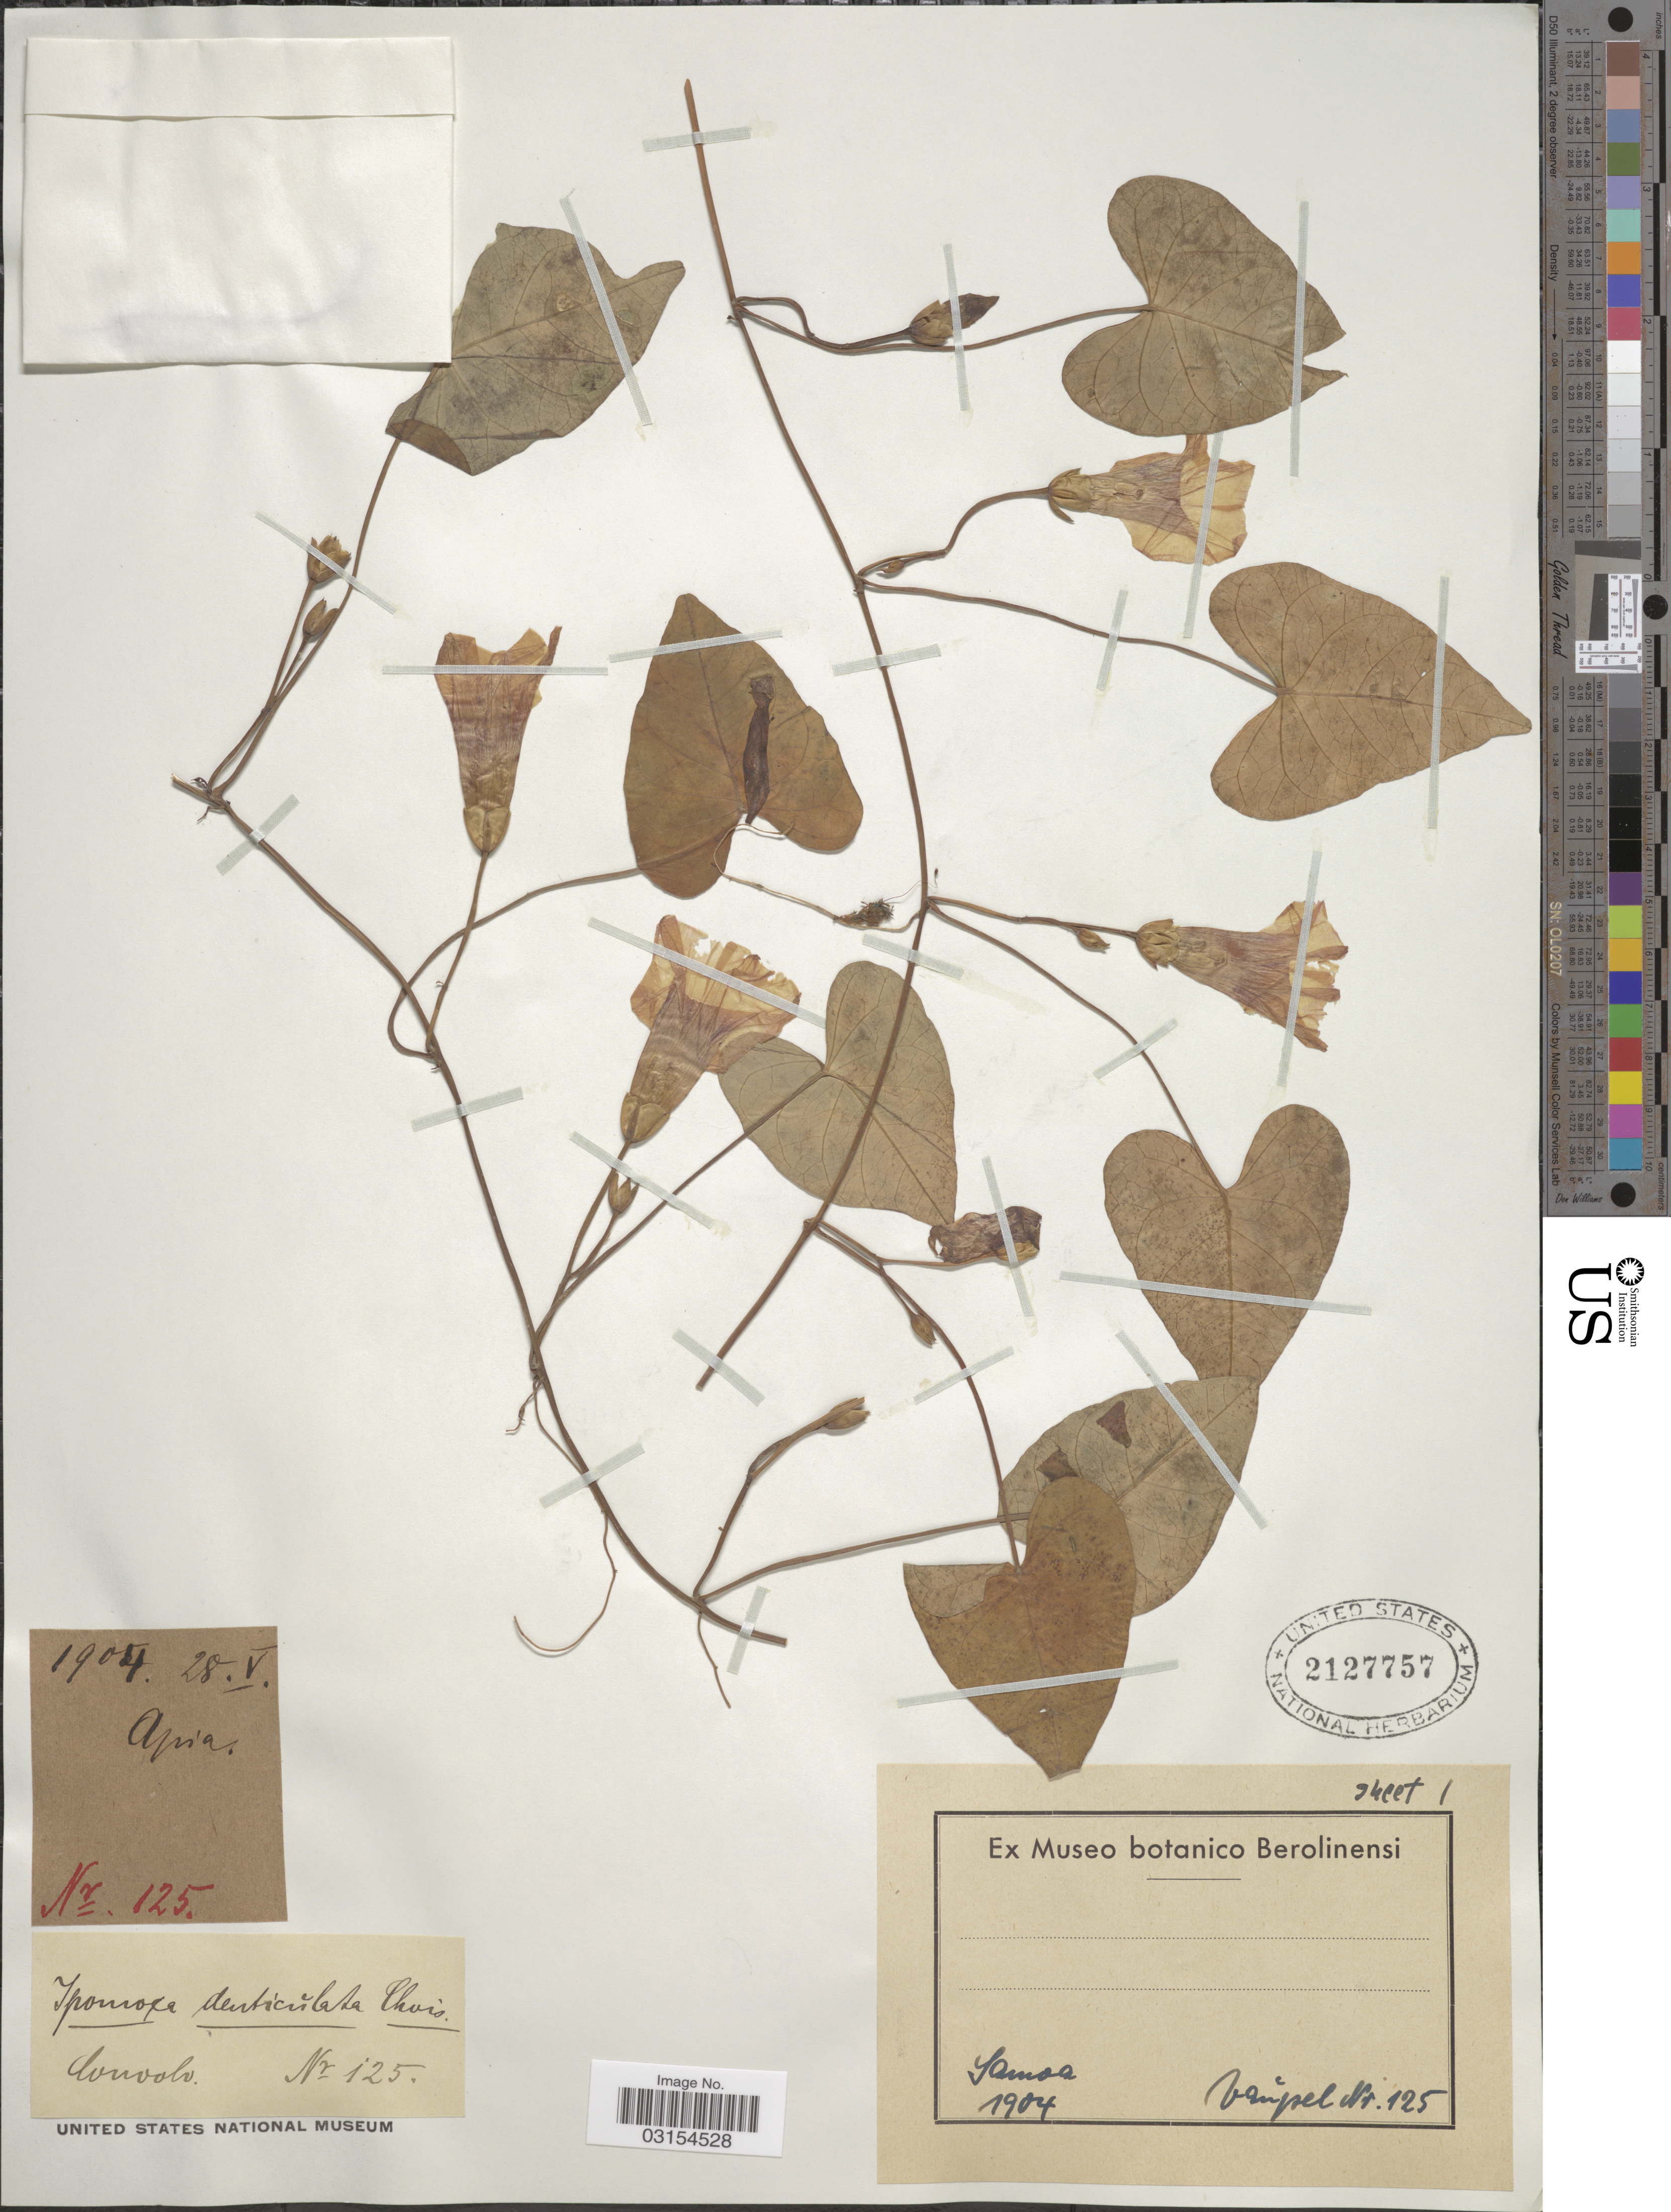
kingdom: Plantae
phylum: Tracheophyta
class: Magnoliopsida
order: Solanales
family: Convolvulaceae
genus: Ipomoea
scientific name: Ipomoea littoralis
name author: Blume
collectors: Vaupel, --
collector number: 125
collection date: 1904-05-28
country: Samoa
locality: Convola. Samoa. Apia.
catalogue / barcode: US 2127757